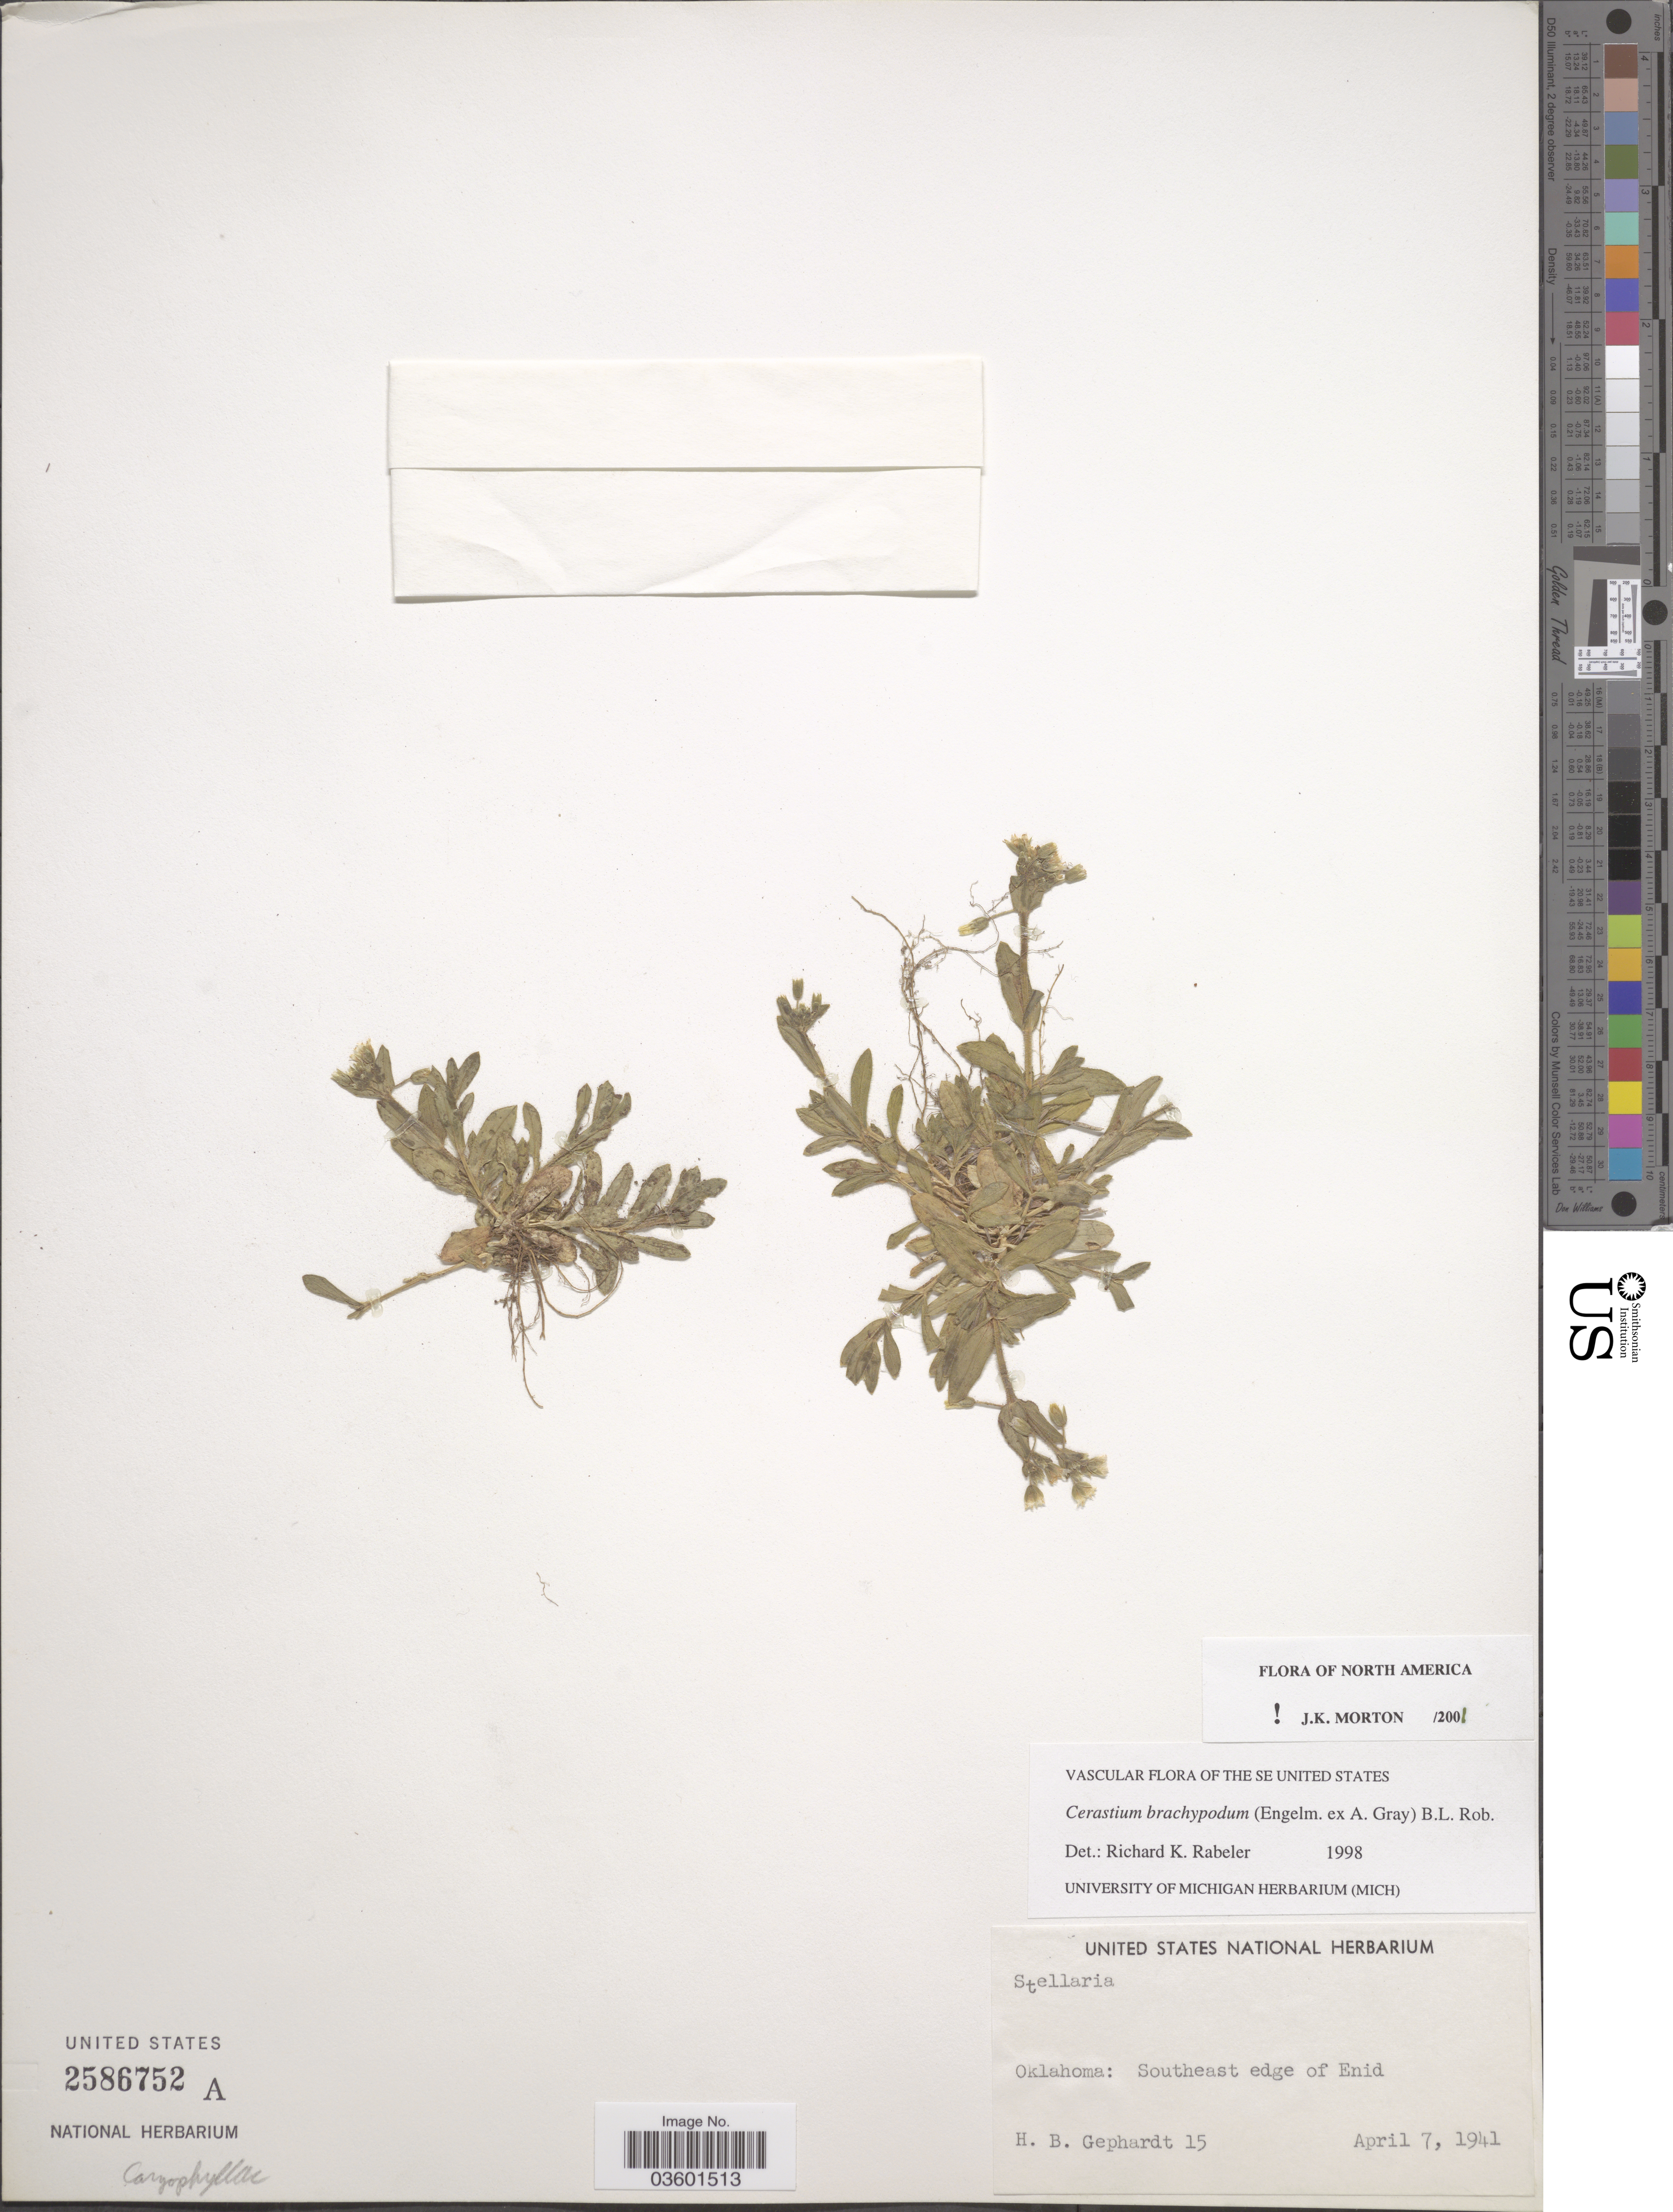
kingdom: Plantae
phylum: Tracheophyta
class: Magnoliopsida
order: Caryophyllales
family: Caryophyllaceae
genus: Cerastium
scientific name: Cerastium brachypodum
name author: (Engelm. ex A. Gray) B.L. Rob.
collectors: H. Gephardt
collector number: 15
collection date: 1941-04-07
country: United States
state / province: Oklahoma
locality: Southeast edge of Enid.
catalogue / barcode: US 2586752A